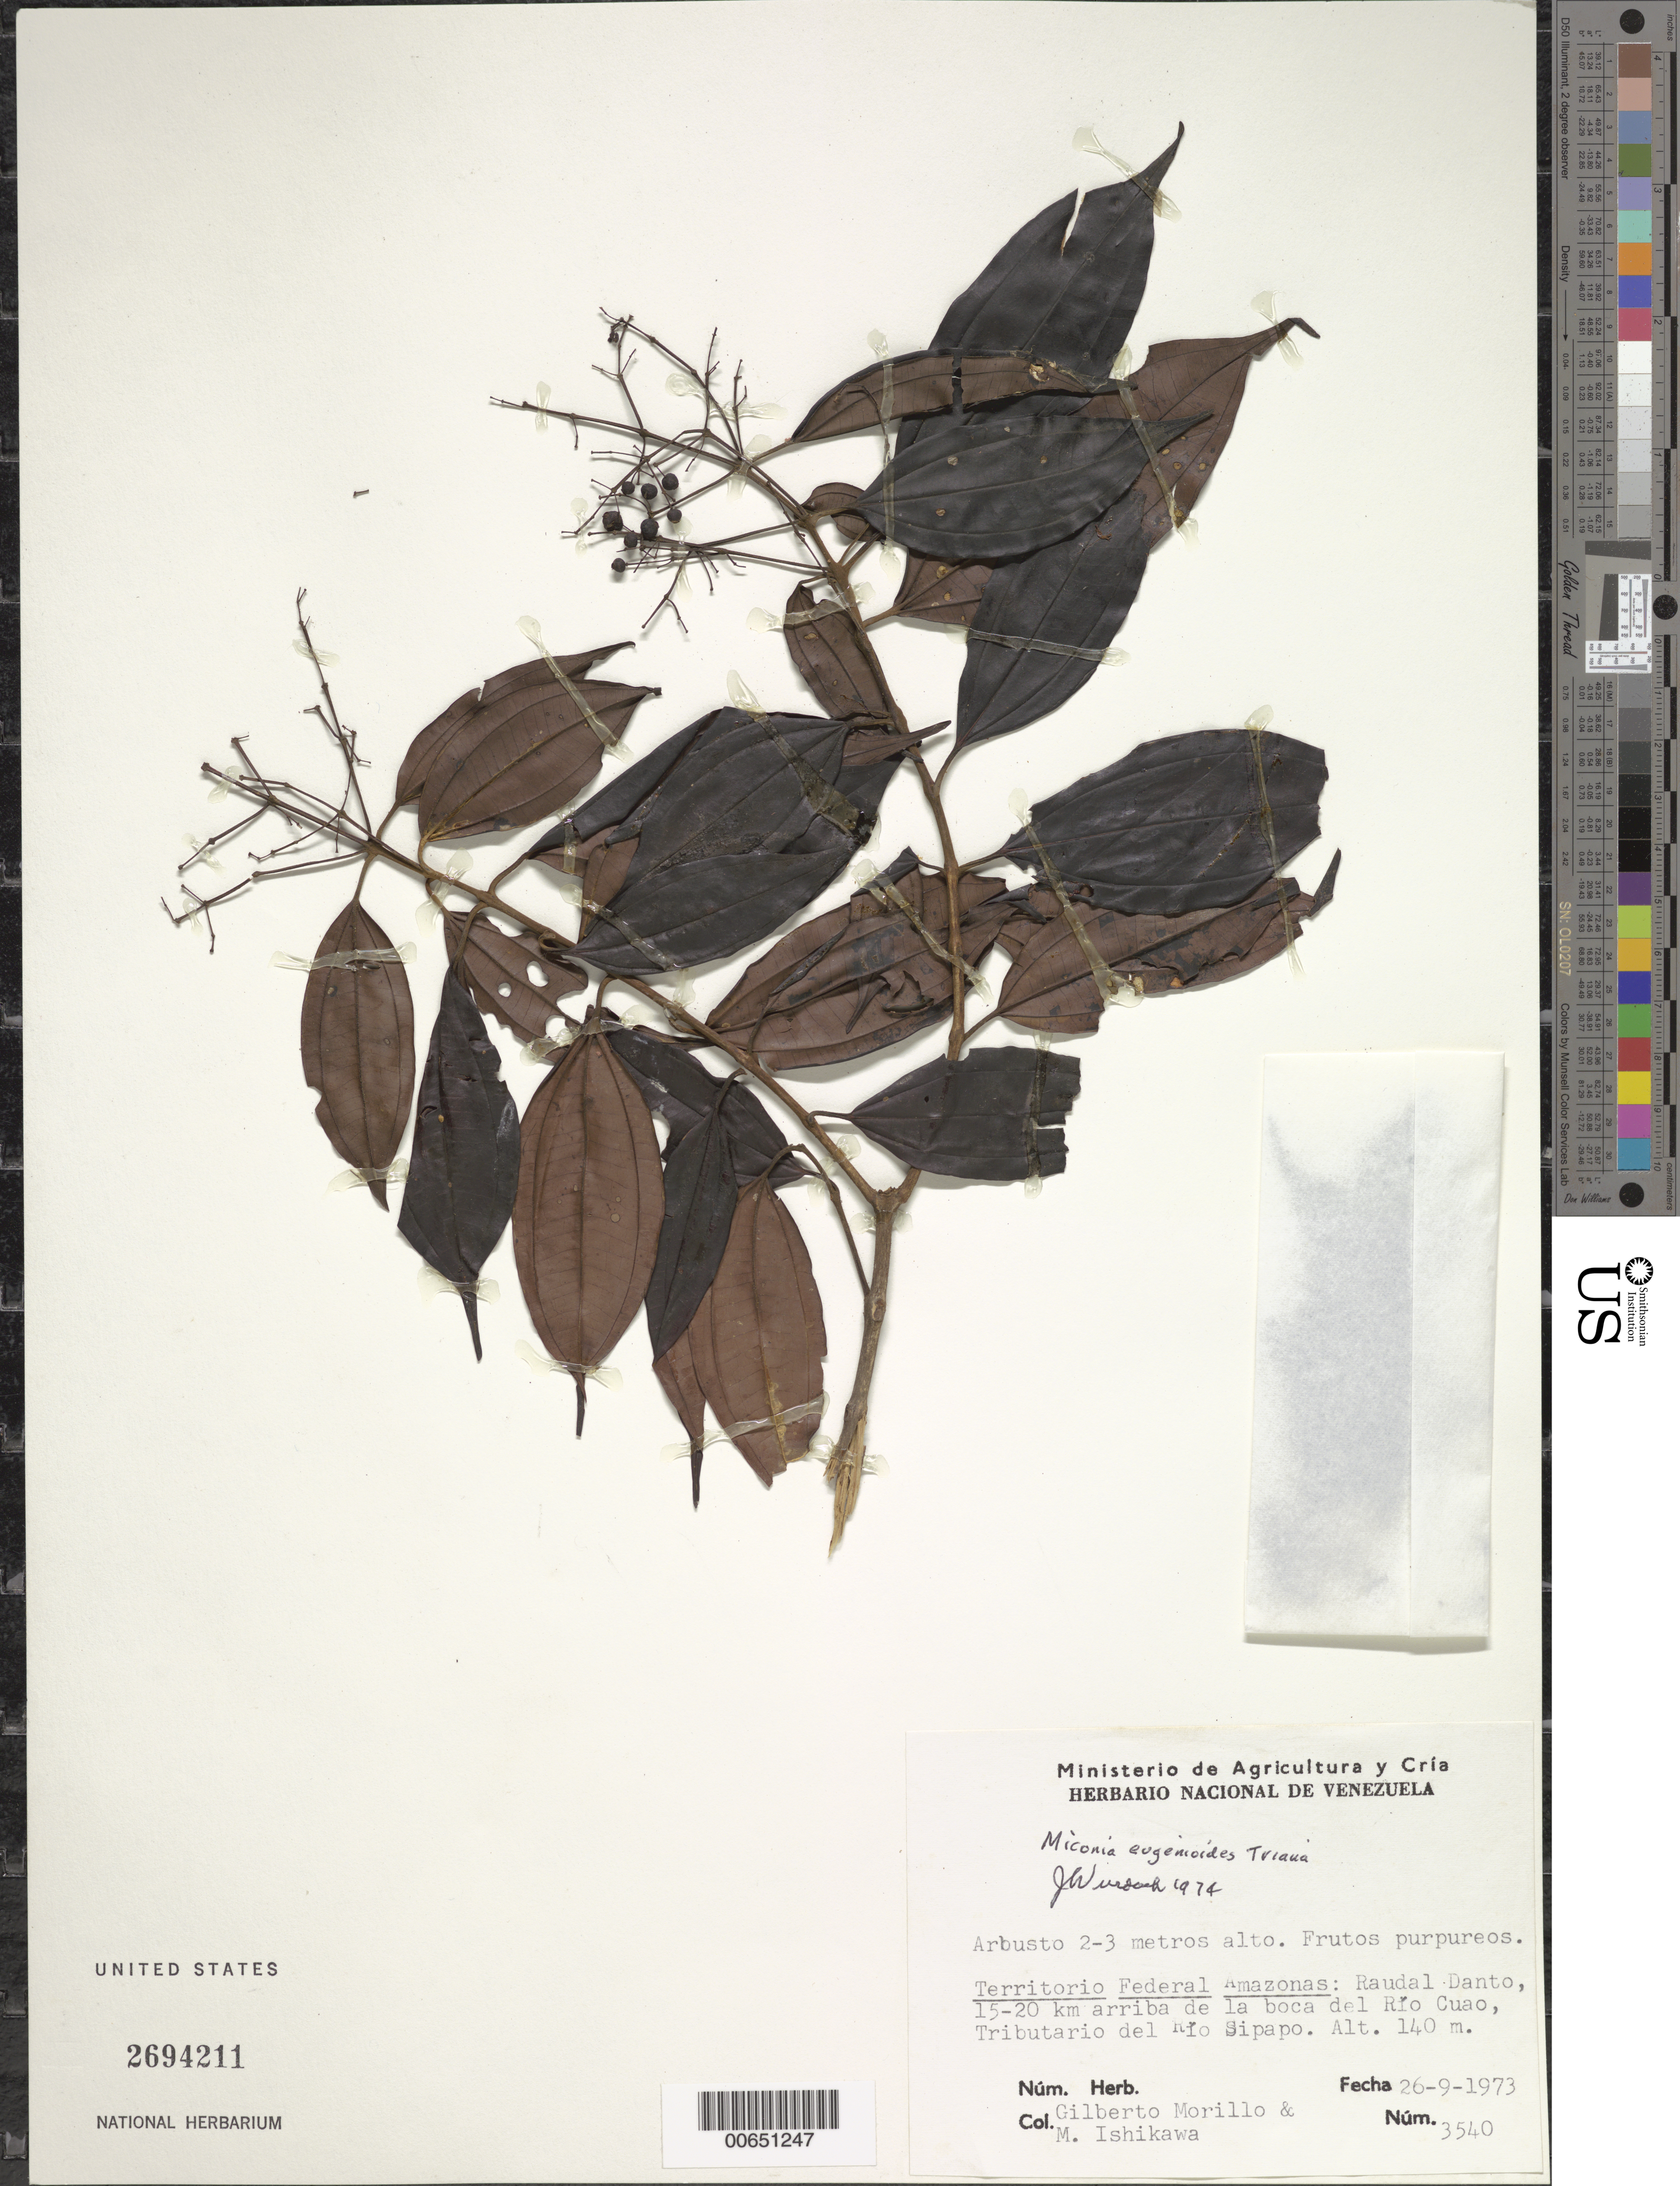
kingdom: Plantae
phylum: Tracheophyta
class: Magnoliopsida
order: Myrtales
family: Melastomataceae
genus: Miconia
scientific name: Miconia eugenioides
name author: Triana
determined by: Wurdack, John J., (US), US (UNITED STATES)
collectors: G. Morillo & M. Ishikawa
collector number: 3540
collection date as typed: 26-Sep-73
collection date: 1973-09-26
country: Venezuela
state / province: Amazonas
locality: Raudal Danto, 15-20 km arriba de la boca del Río Cuao, trib del Río Sipapo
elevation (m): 140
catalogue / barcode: US 2694211